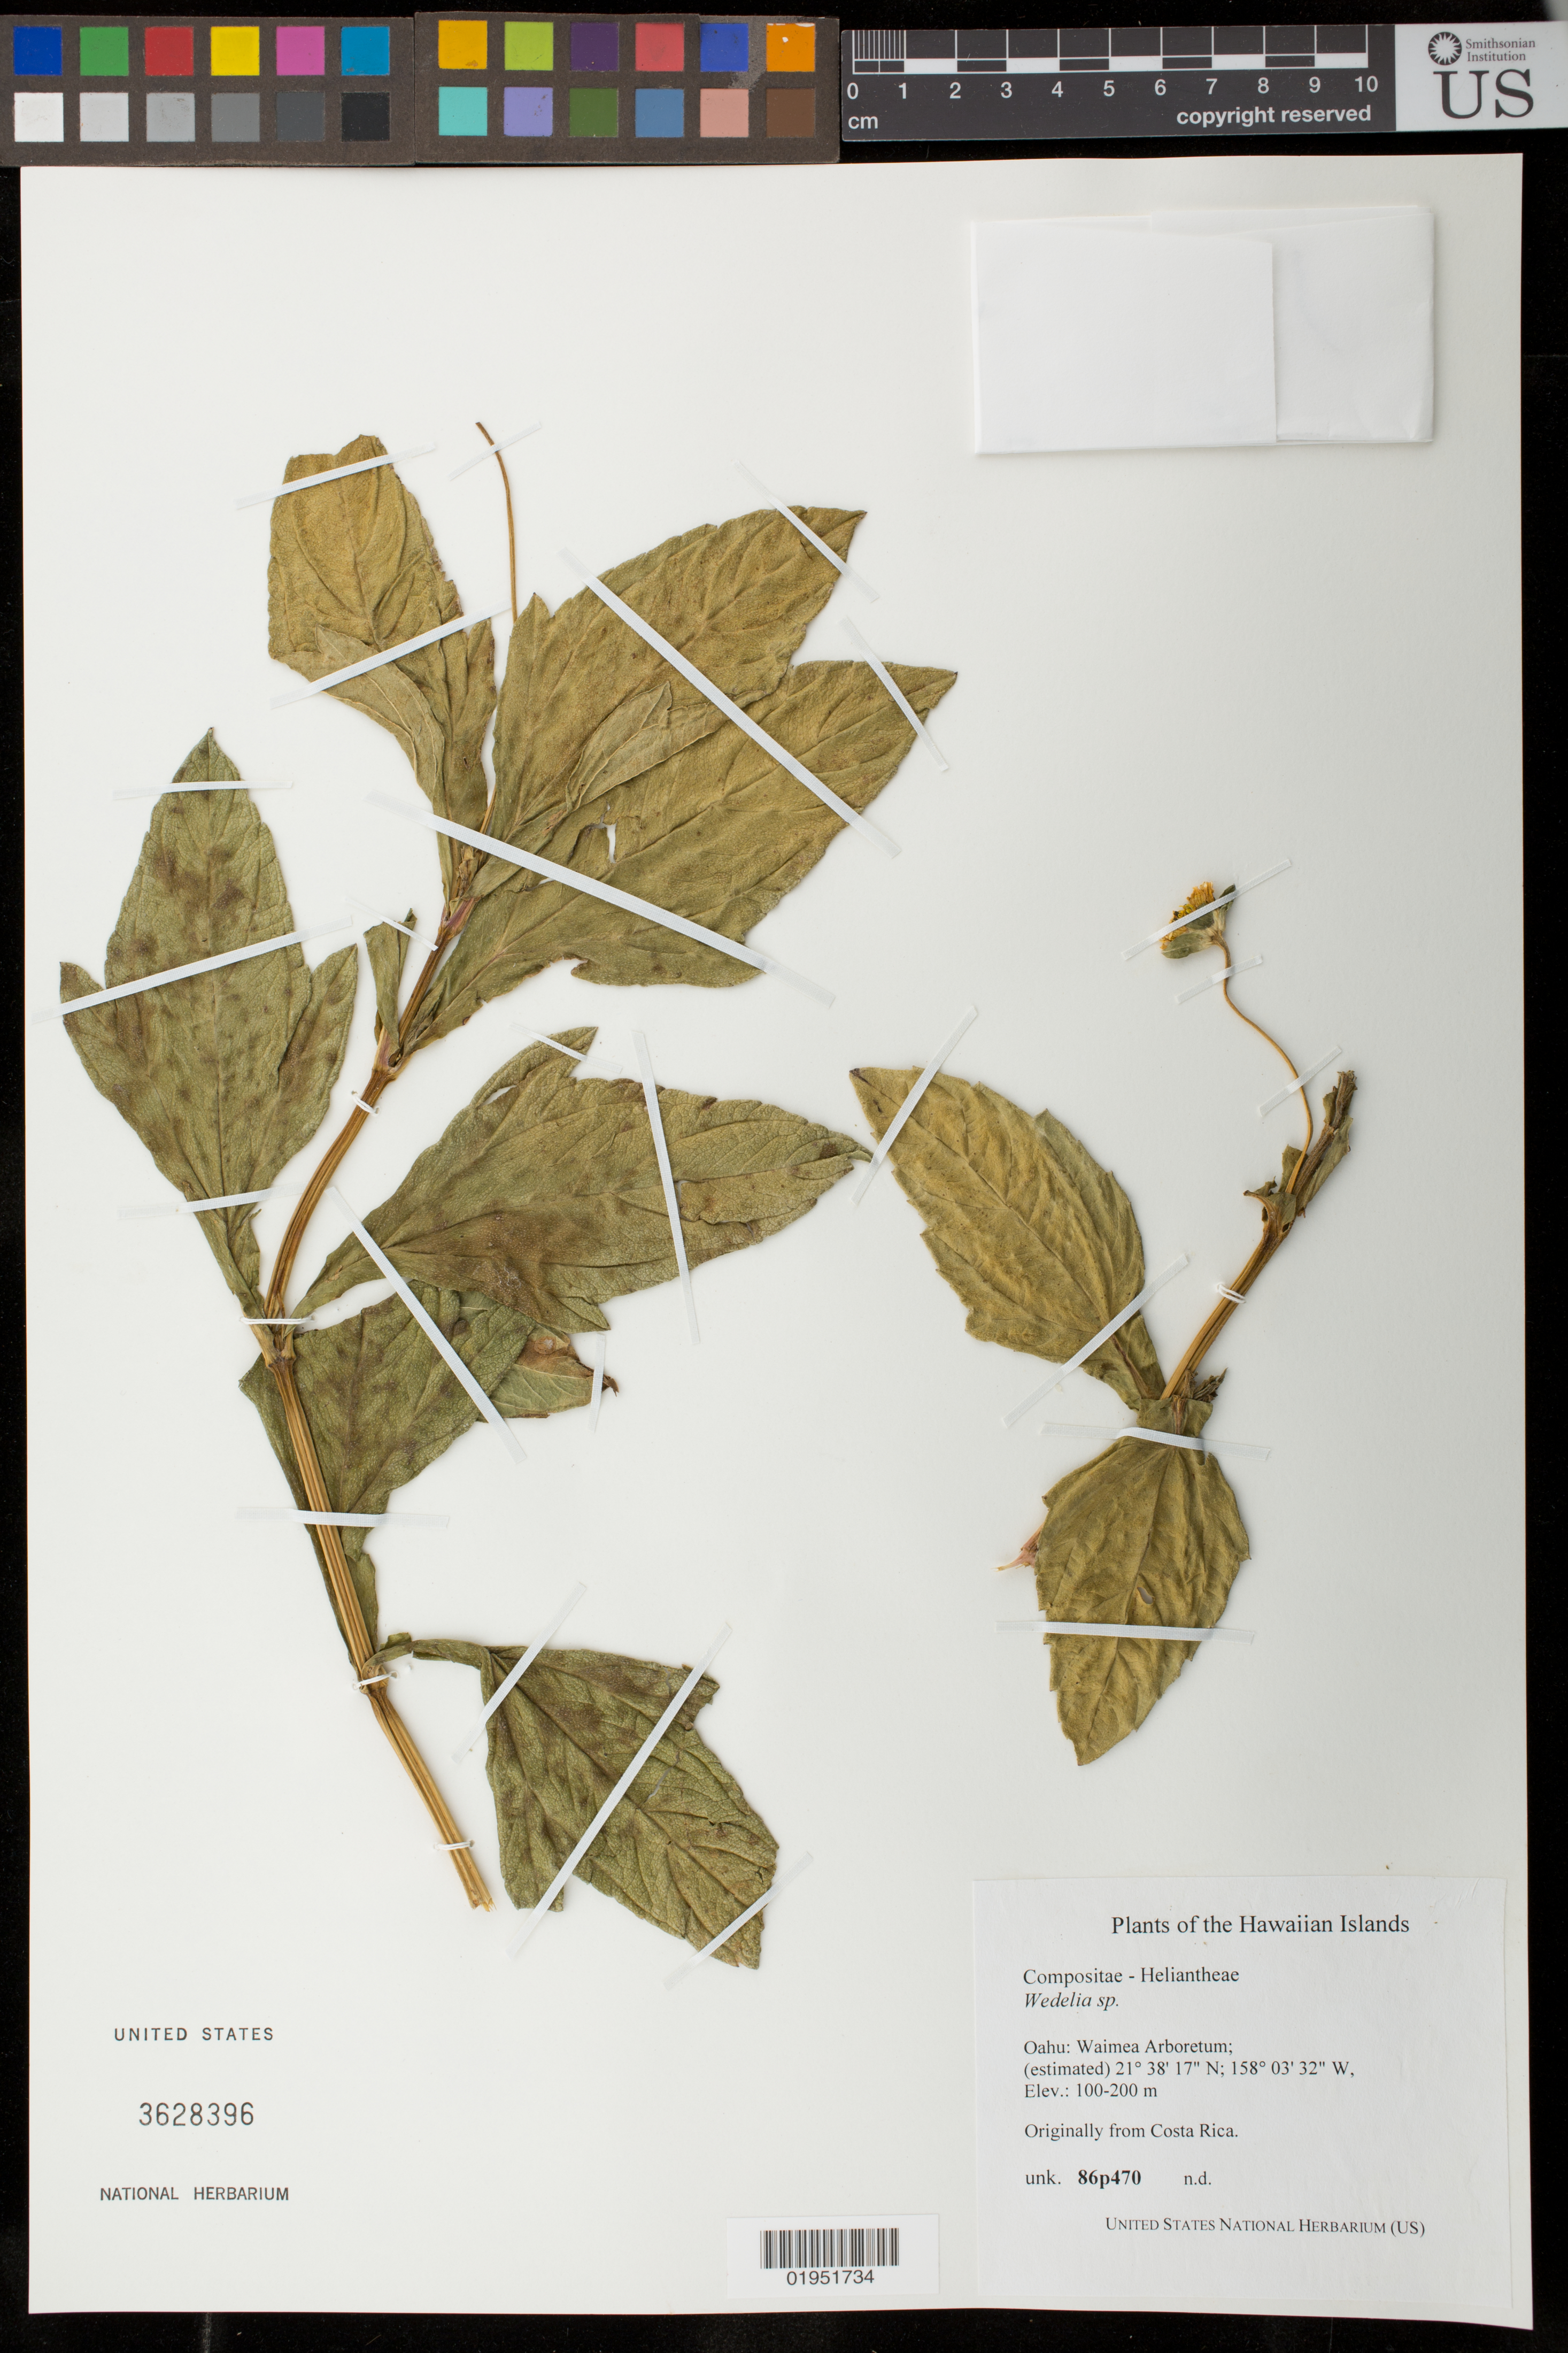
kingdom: Plantae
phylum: Tracheophyta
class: Magnoliopsida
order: Asterales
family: Asteraceae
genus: Wollastonia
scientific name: Wollastonia sp.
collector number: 86p470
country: United States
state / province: Hawaii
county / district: Honolulu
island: Oahu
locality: Waimea Arboretum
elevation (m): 100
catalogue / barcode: US 3628396